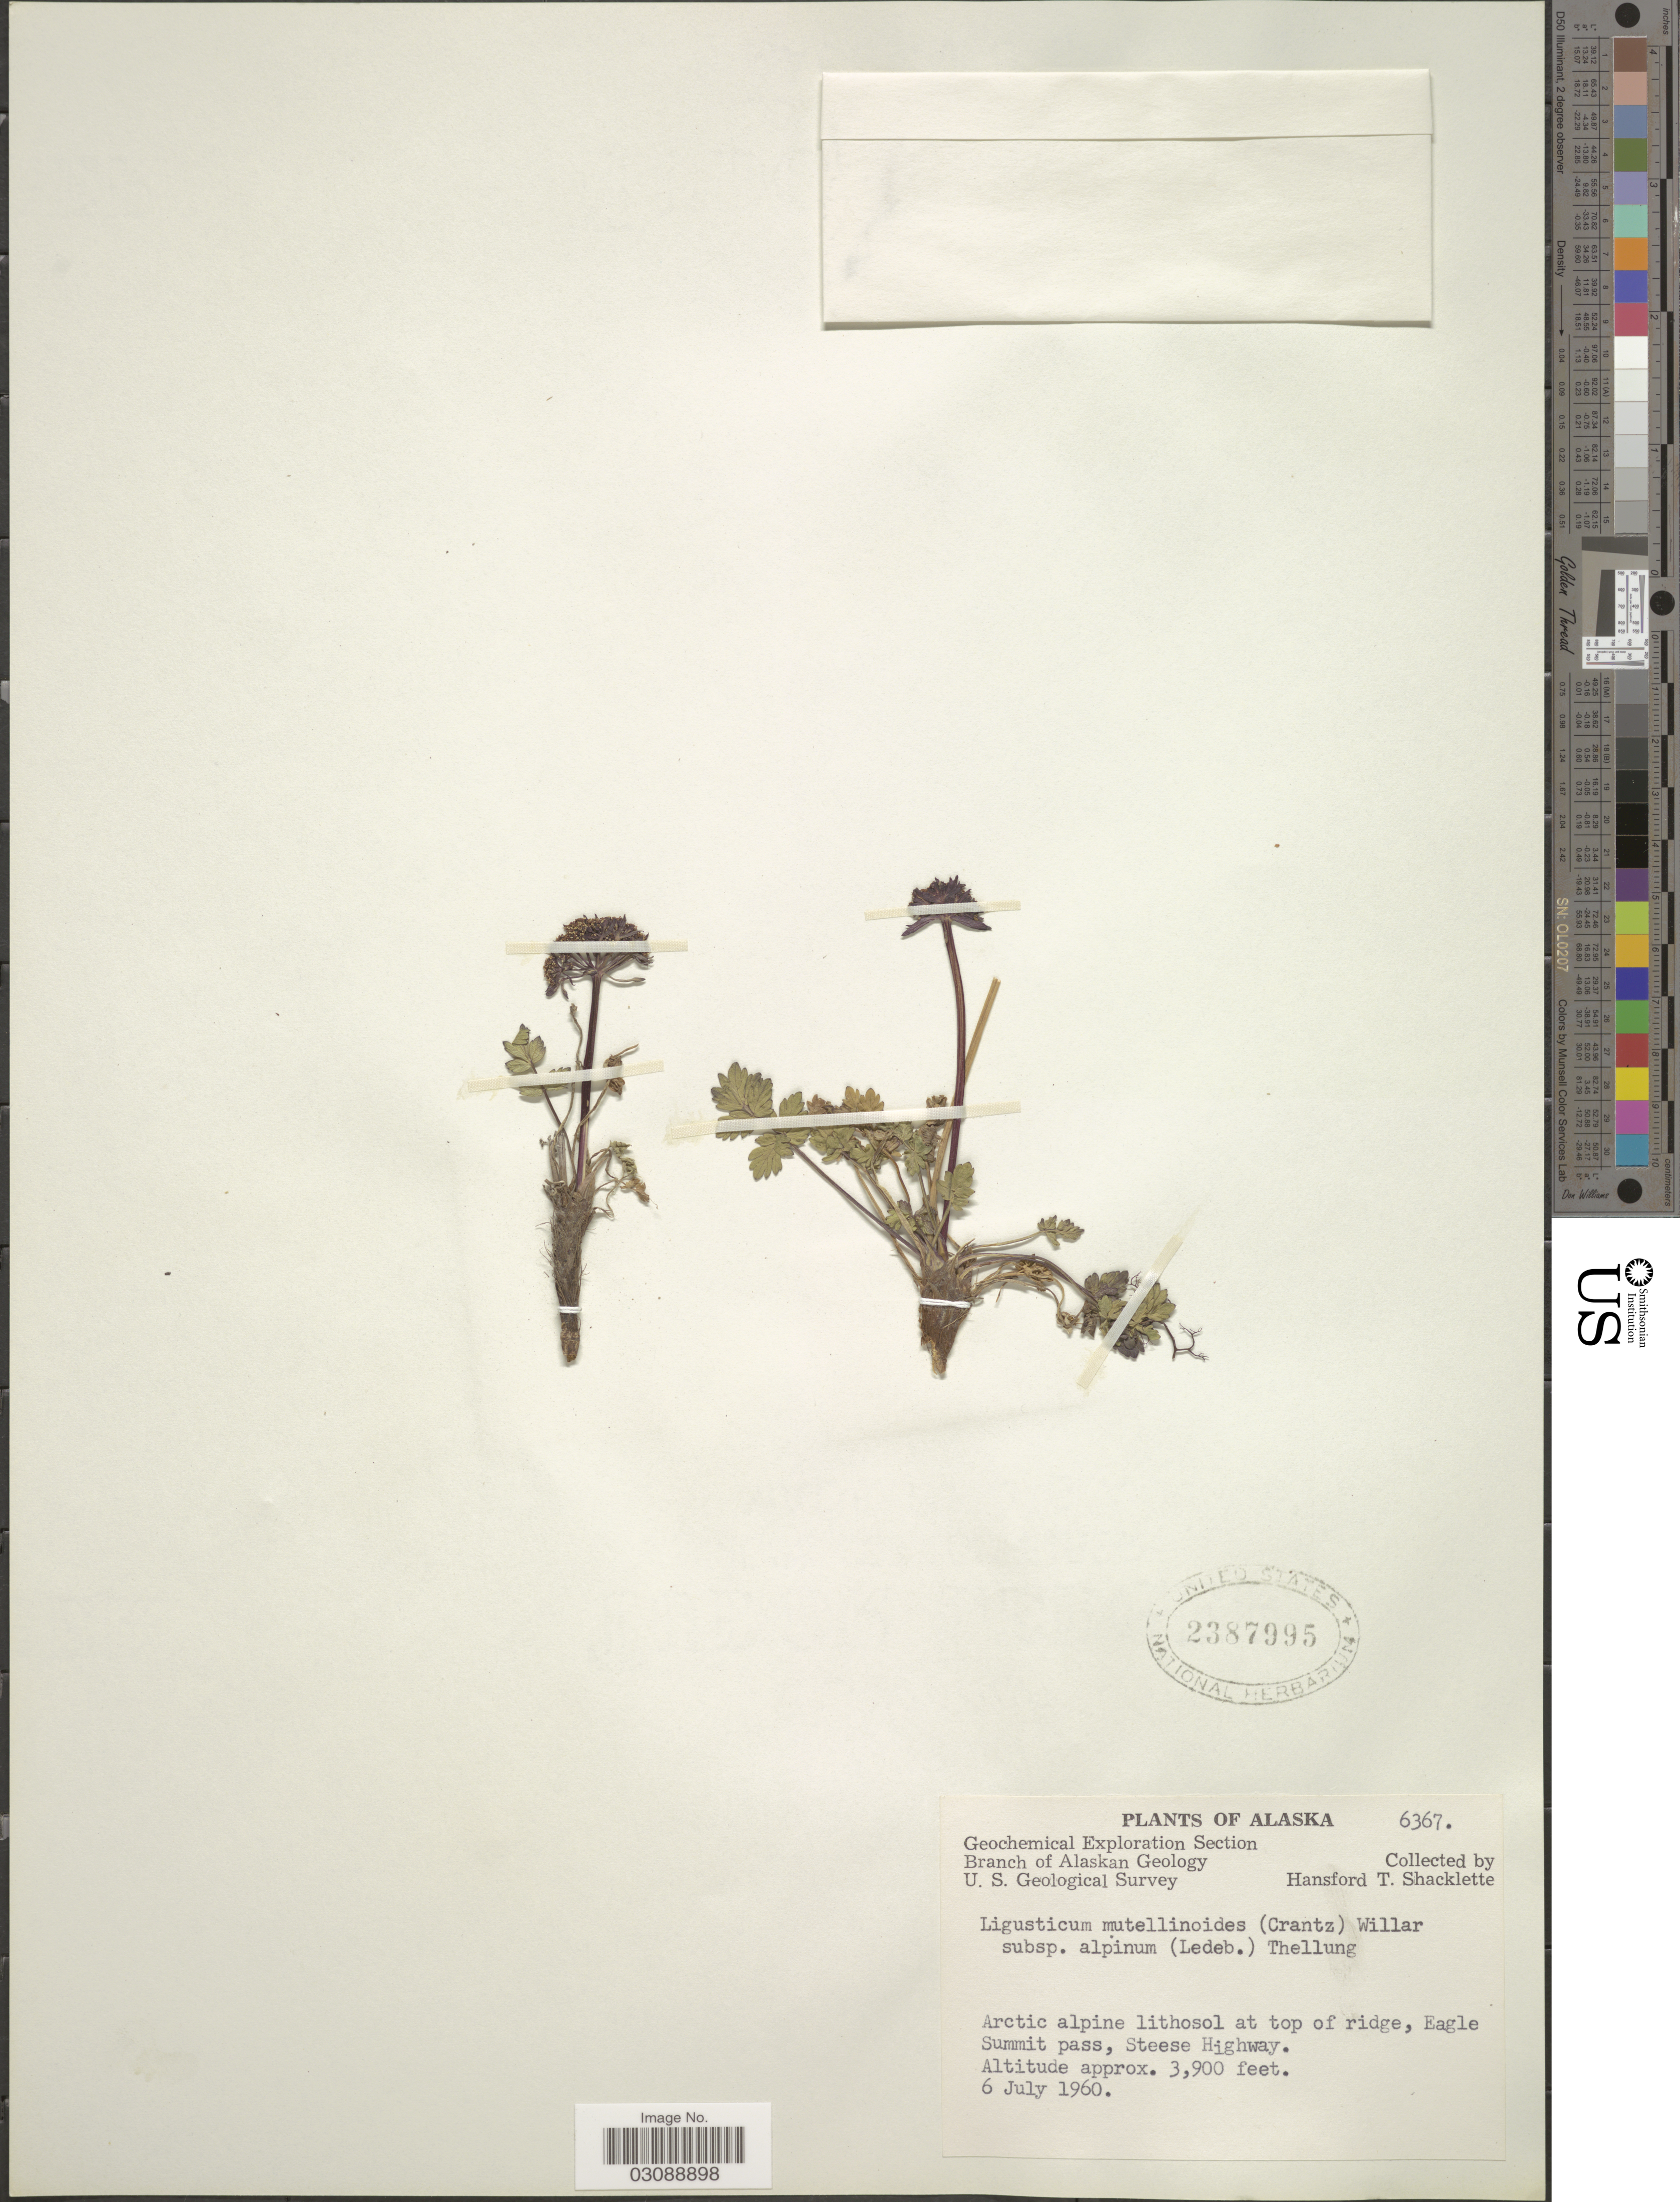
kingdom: Plantae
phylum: Tracheophyta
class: Magnoliopsida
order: Apiales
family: Apiaceae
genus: Ligusticum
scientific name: Ligusticum mutellinoides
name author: (Crantz) Vill.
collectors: H. Shacklette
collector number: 6367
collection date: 1960-07-06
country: United States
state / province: Alaska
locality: Eagle Summit pass, Steese Highway.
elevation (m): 1189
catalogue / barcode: US 2387995